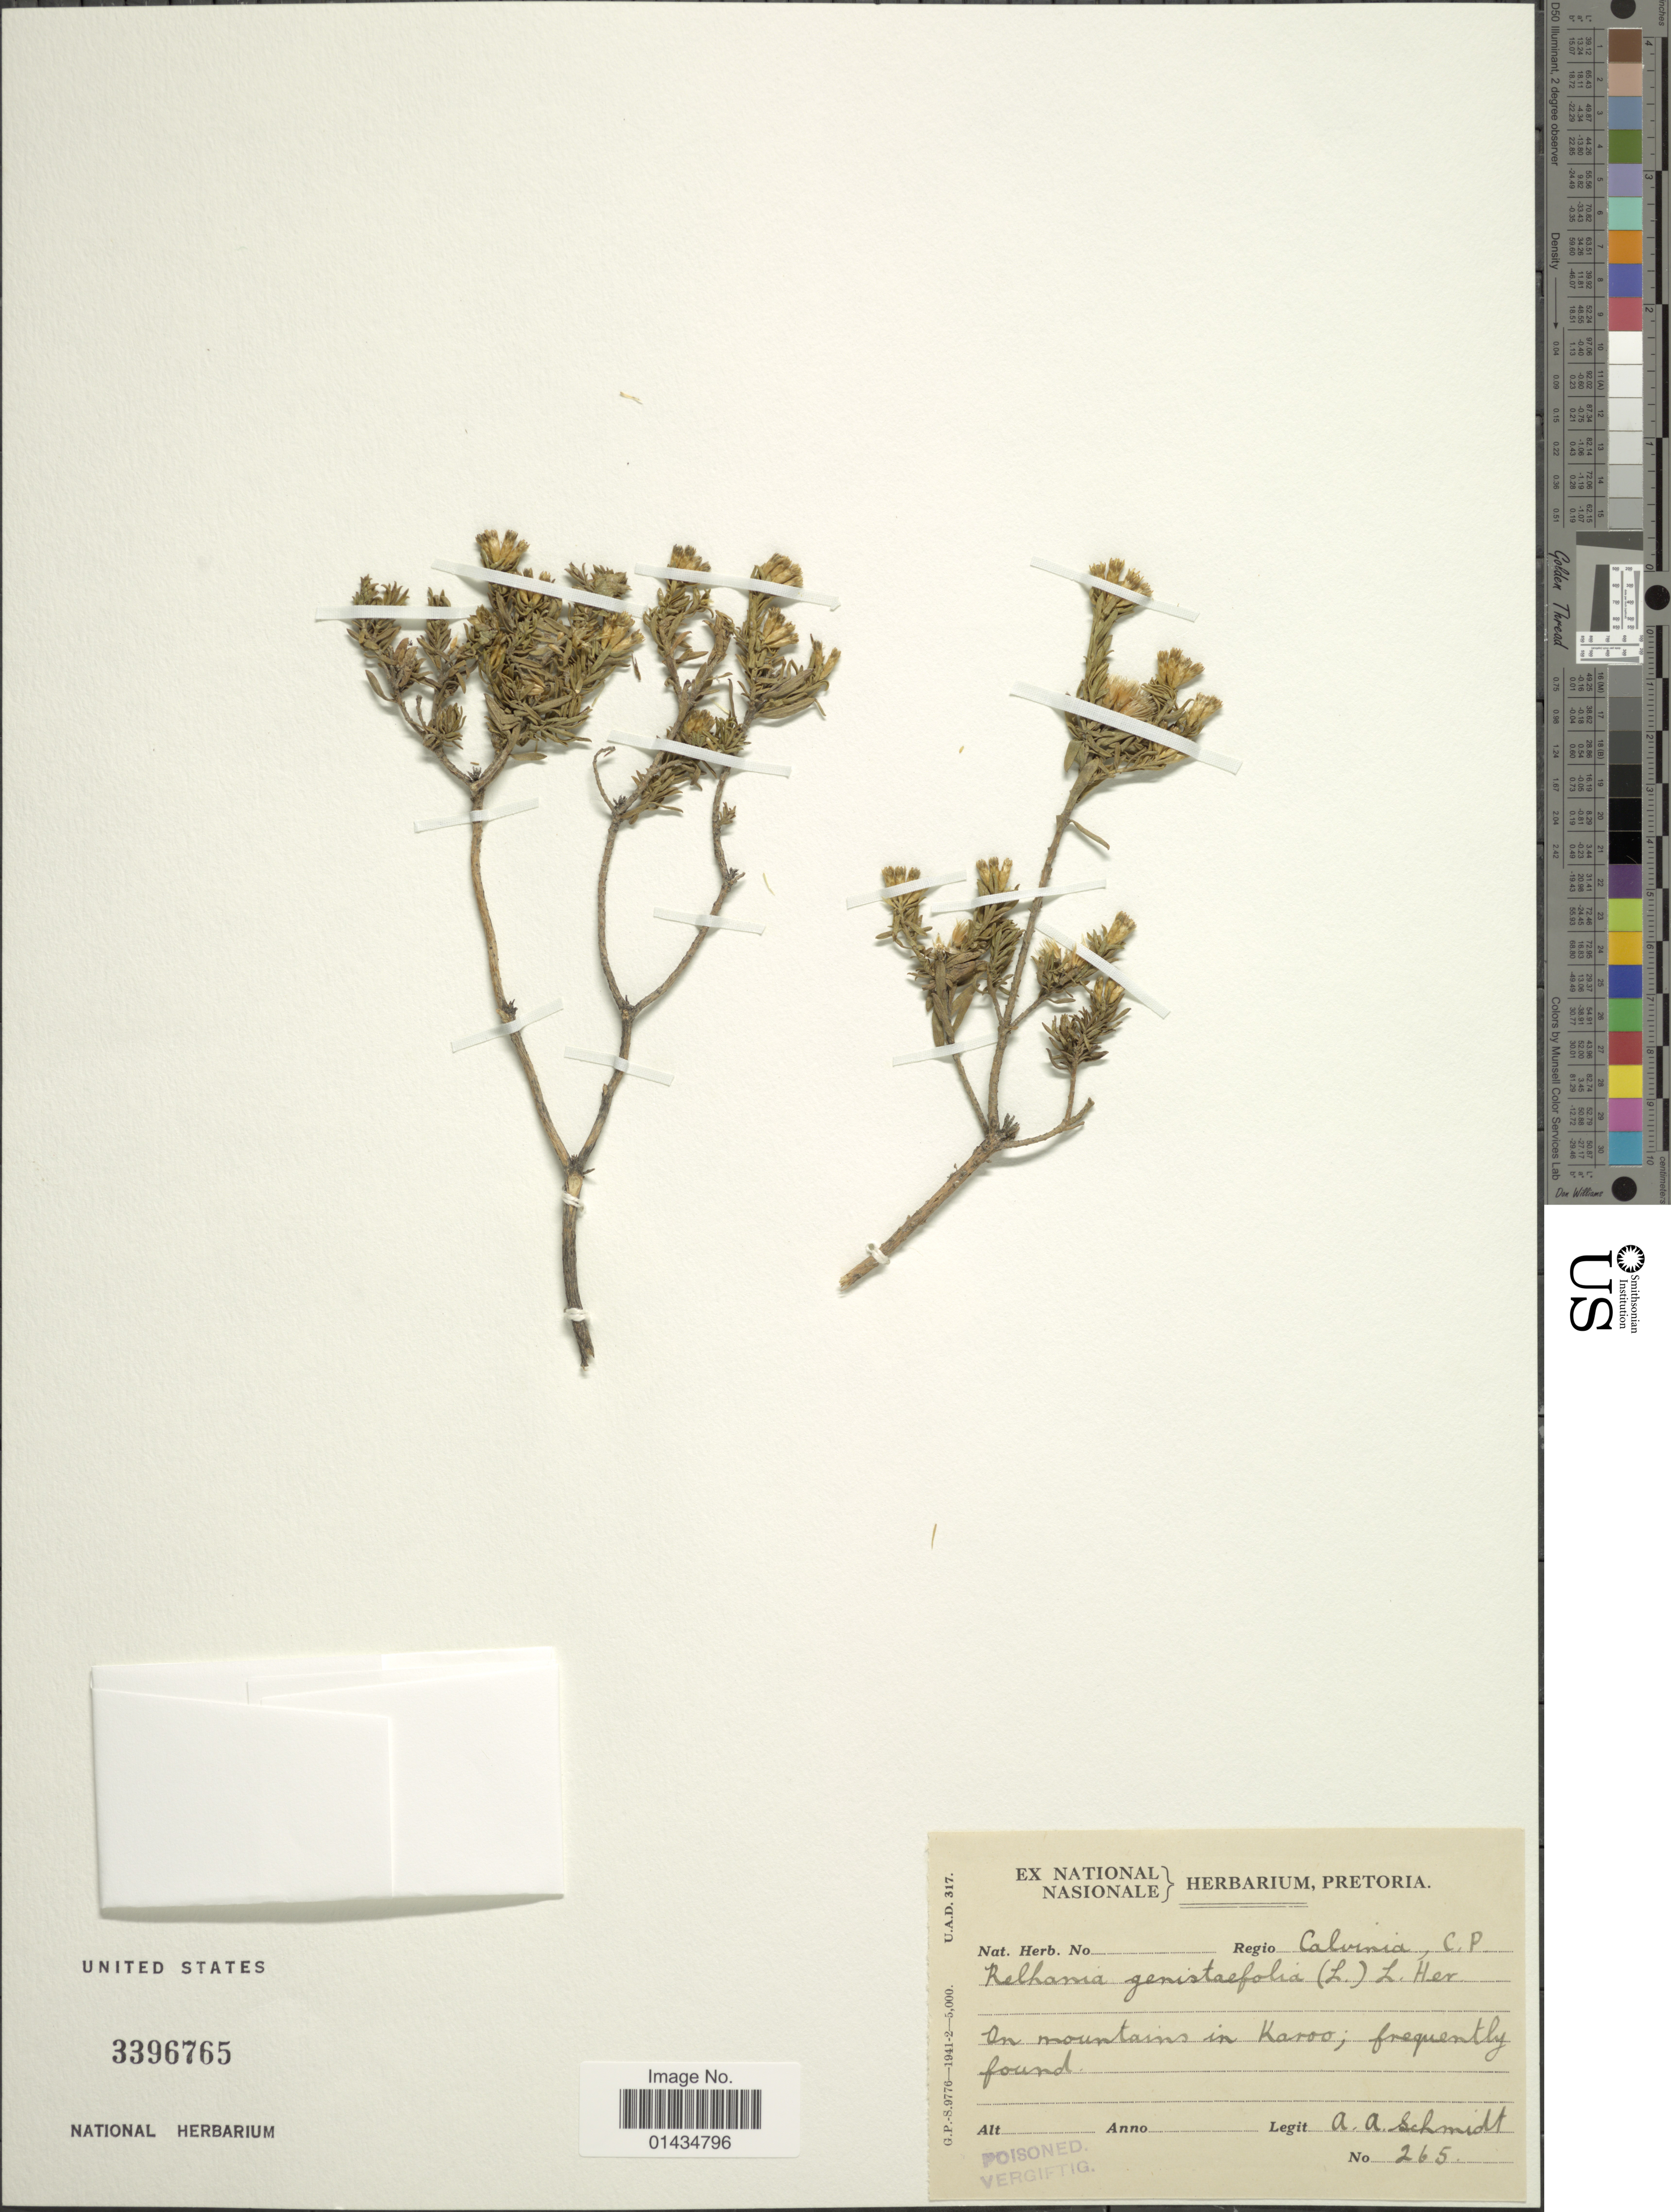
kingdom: Plantae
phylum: Tracheophyta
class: Magnoliopsida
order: Asterales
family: Asteraceae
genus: Relhania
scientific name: Relhania genistaefolia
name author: (L.) L'Hér.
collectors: A. Schmidt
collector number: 265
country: South Africa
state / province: Northern Cape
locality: Regio Calvinia, on mountains in Karoo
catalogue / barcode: US 3396765